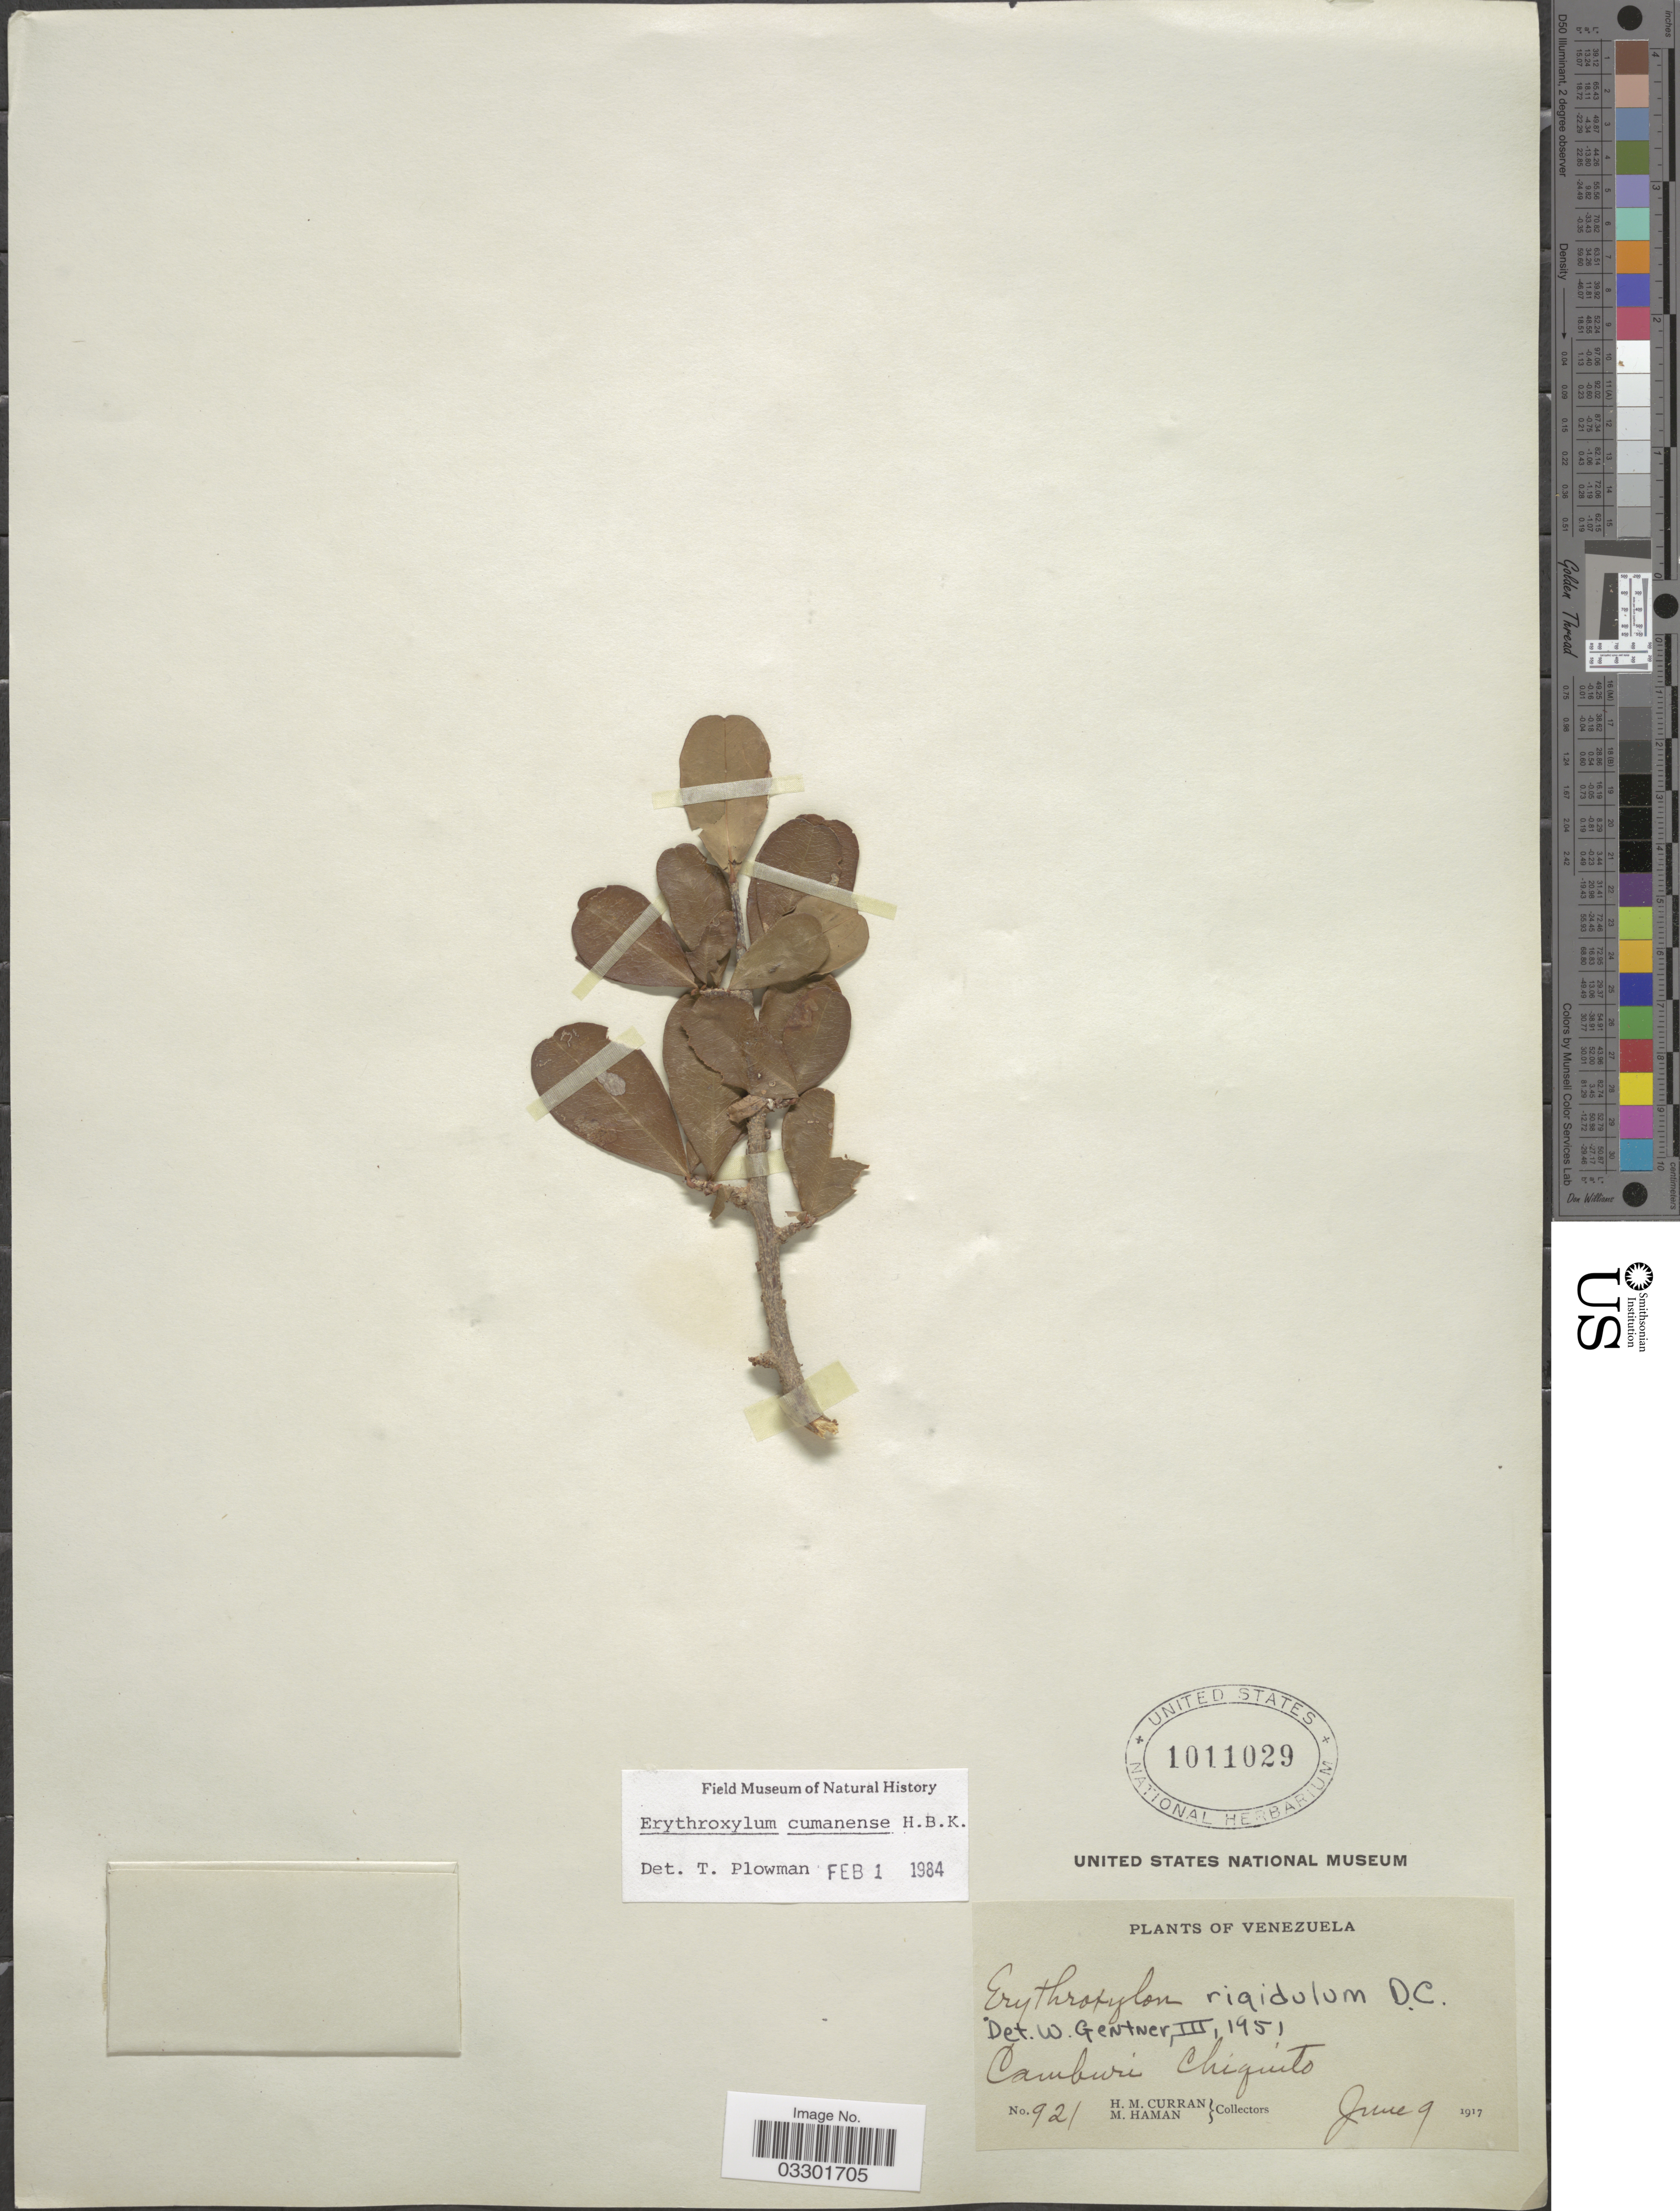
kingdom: Plantae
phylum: Tracheophyta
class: Magnoliopsida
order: Malpighiales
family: Erythroxylaceae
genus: Erythroxylum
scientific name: Erythroxylum cumanense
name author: Kunth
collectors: H. M. Curran & M. Haman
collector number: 921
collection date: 1917-06-09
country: Venezuela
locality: Camburi Chiquito.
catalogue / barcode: US 1011029